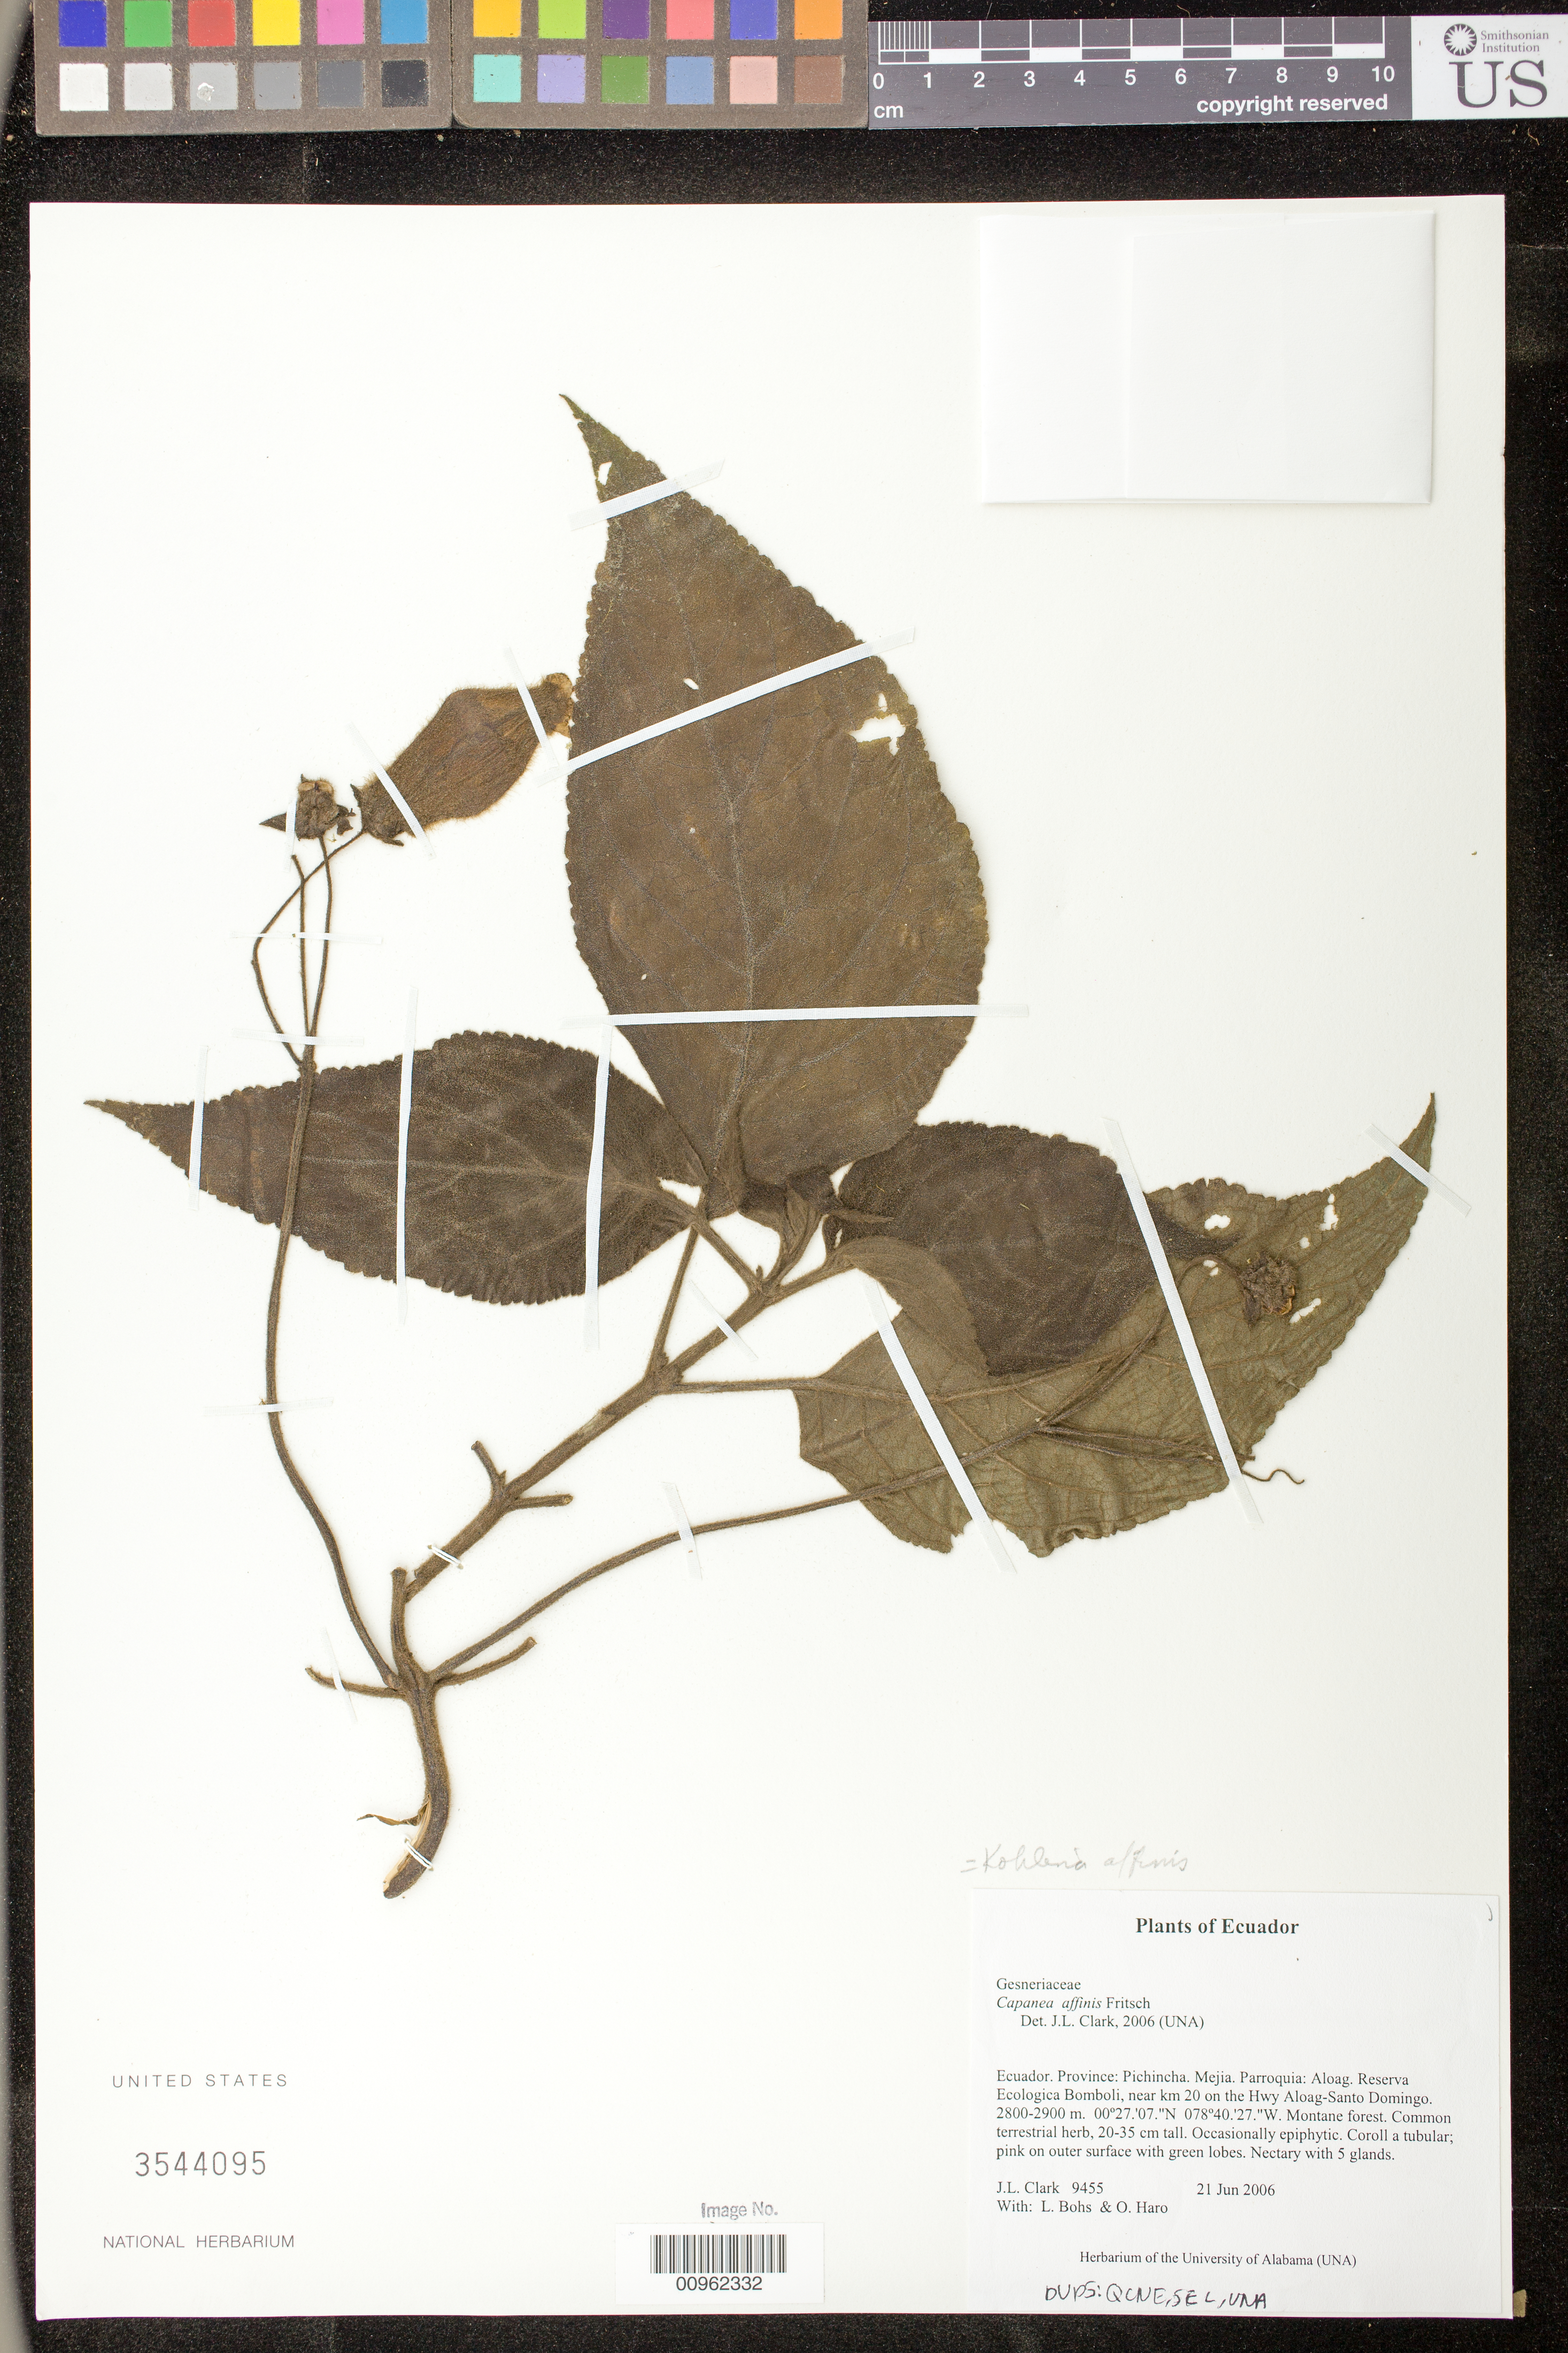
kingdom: Plantae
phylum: Tracheophyta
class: Magnoliopsida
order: Lamiales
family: Gesneriaceae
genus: Kohleria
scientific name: Kohleria affinis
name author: (Fritsch) Roalson & Boggan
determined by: Skog, Laurence E.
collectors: J. L. Clark, L. A. Bohs & O. Haro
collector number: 9455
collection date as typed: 21 Jun 2006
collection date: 2006-06-21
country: Ecuador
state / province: Pichincha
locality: Mejia. Parroquia: Aloag. Reserva Ecologica Bomboli, near km 20 on the Hwy Aloag-Santo Domingo.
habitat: Montane forest.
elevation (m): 2800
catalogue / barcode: US 3544095